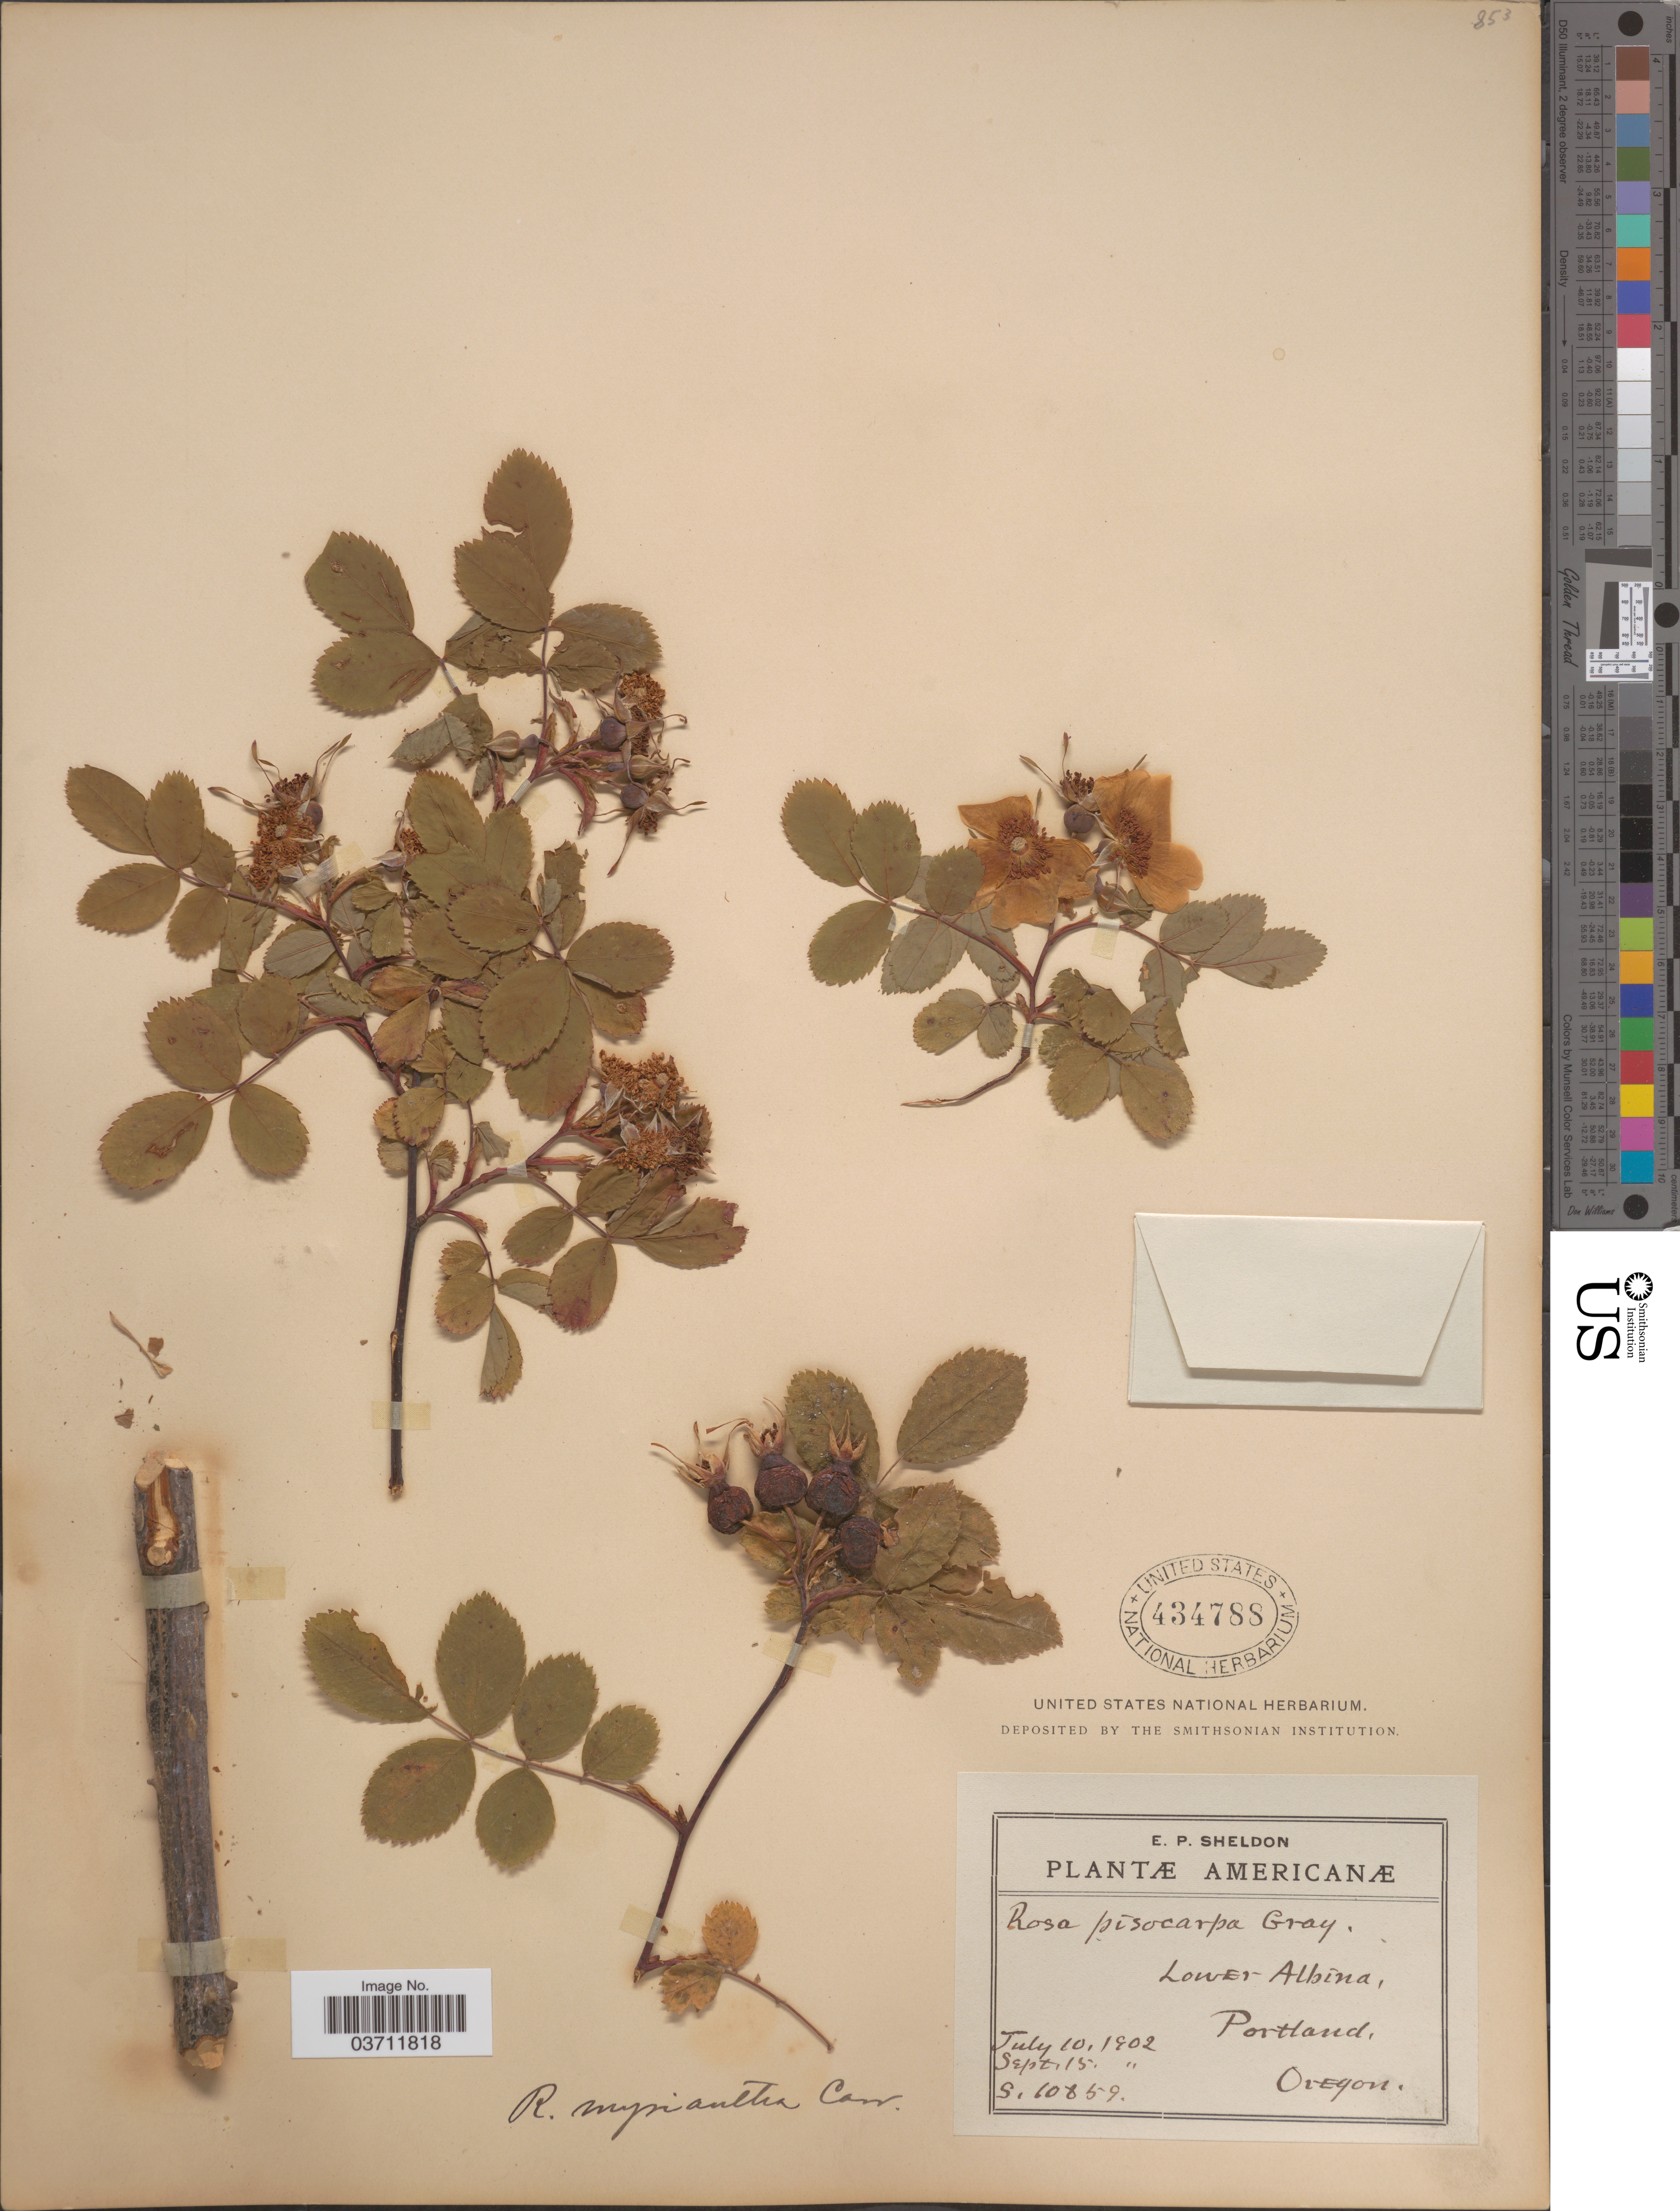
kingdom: Plantae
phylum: Tracheophyta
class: Magnoliopsida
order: Rosales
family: Rosaceae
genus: Rosa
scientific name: Rosa pisocarpa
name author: A. Gray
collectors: E. P. Sheldon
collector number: S. 10859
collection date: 1902-07-10/1902-09-15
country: United States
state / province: Oregon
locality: Lower Albina, Portland.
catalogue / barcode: US 434788